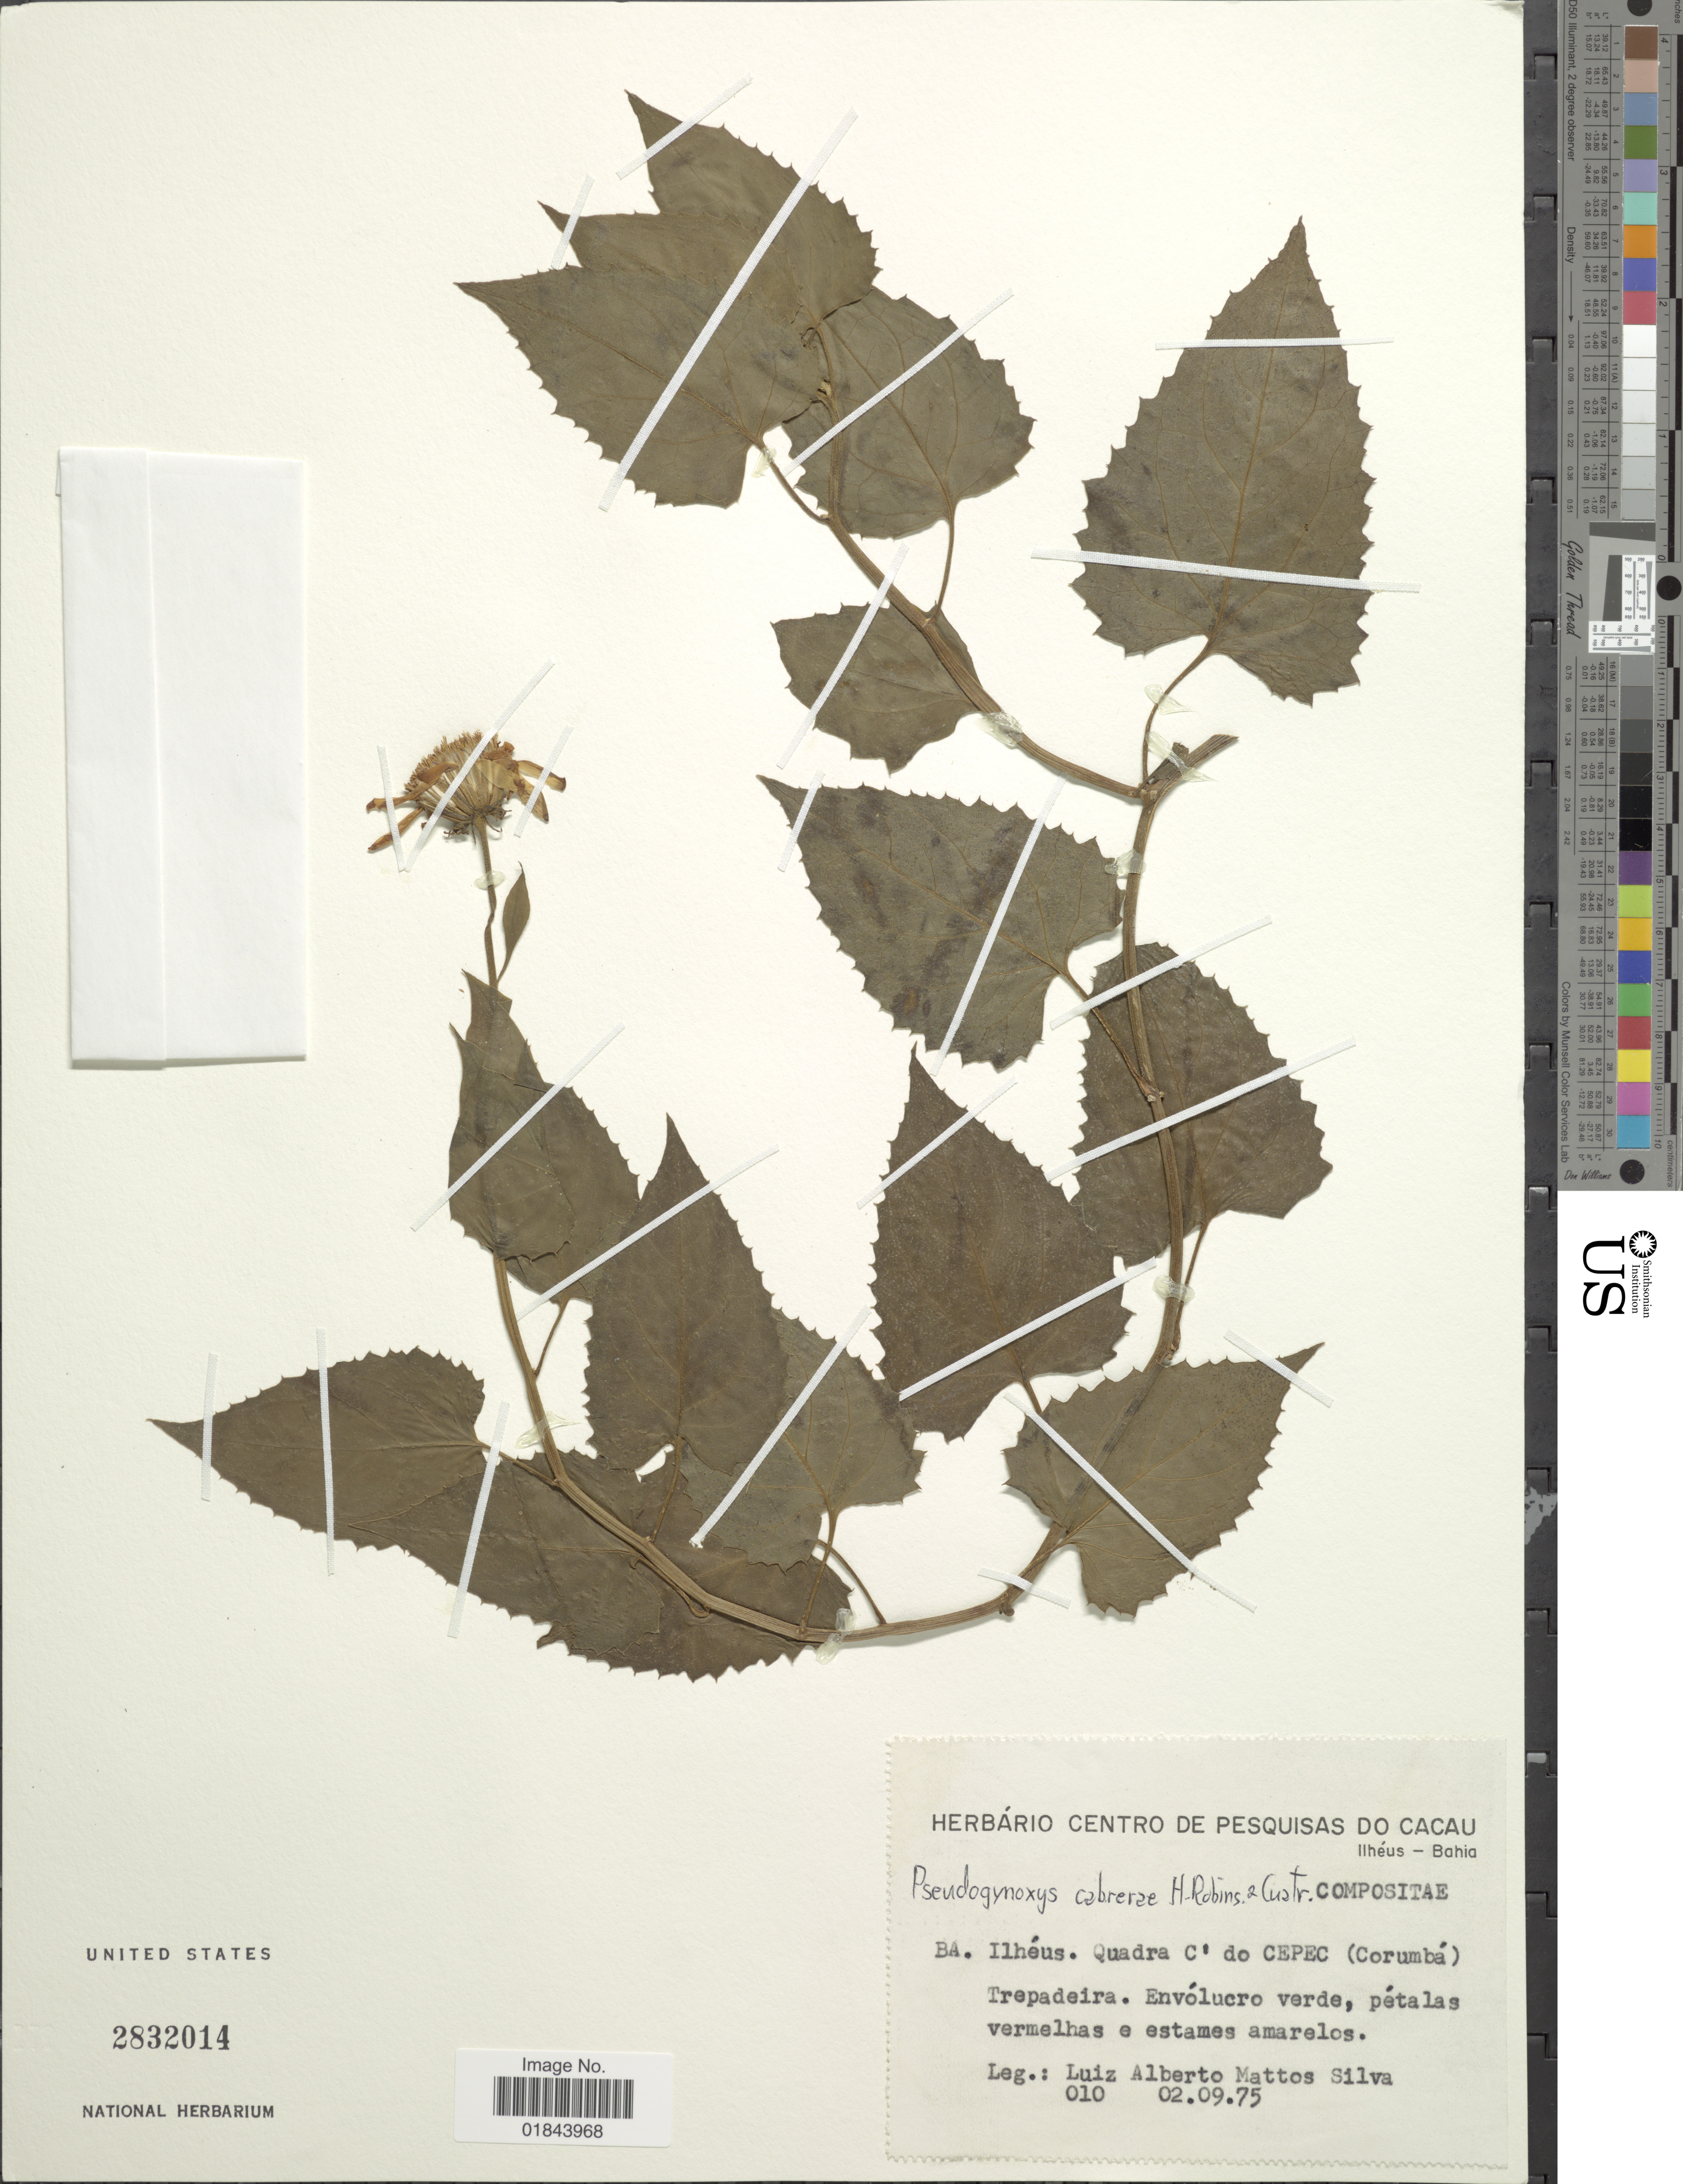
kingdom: Plantae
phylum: Tracheophyta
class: Magnoliopsida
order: Asterales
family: Asteraceae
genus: Pseudogynoxys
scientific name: Pseudogynoxys cabrerae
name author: H. Rob. & Cuatrec.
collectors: L. A. Mattos Silva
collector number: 010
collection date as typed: Transcribed d/m/y: 2/9/75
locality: Ba. Ilhéus. Quadra C'do CEPEC (Corumbá) Trapadeira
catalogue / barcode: US 2832014